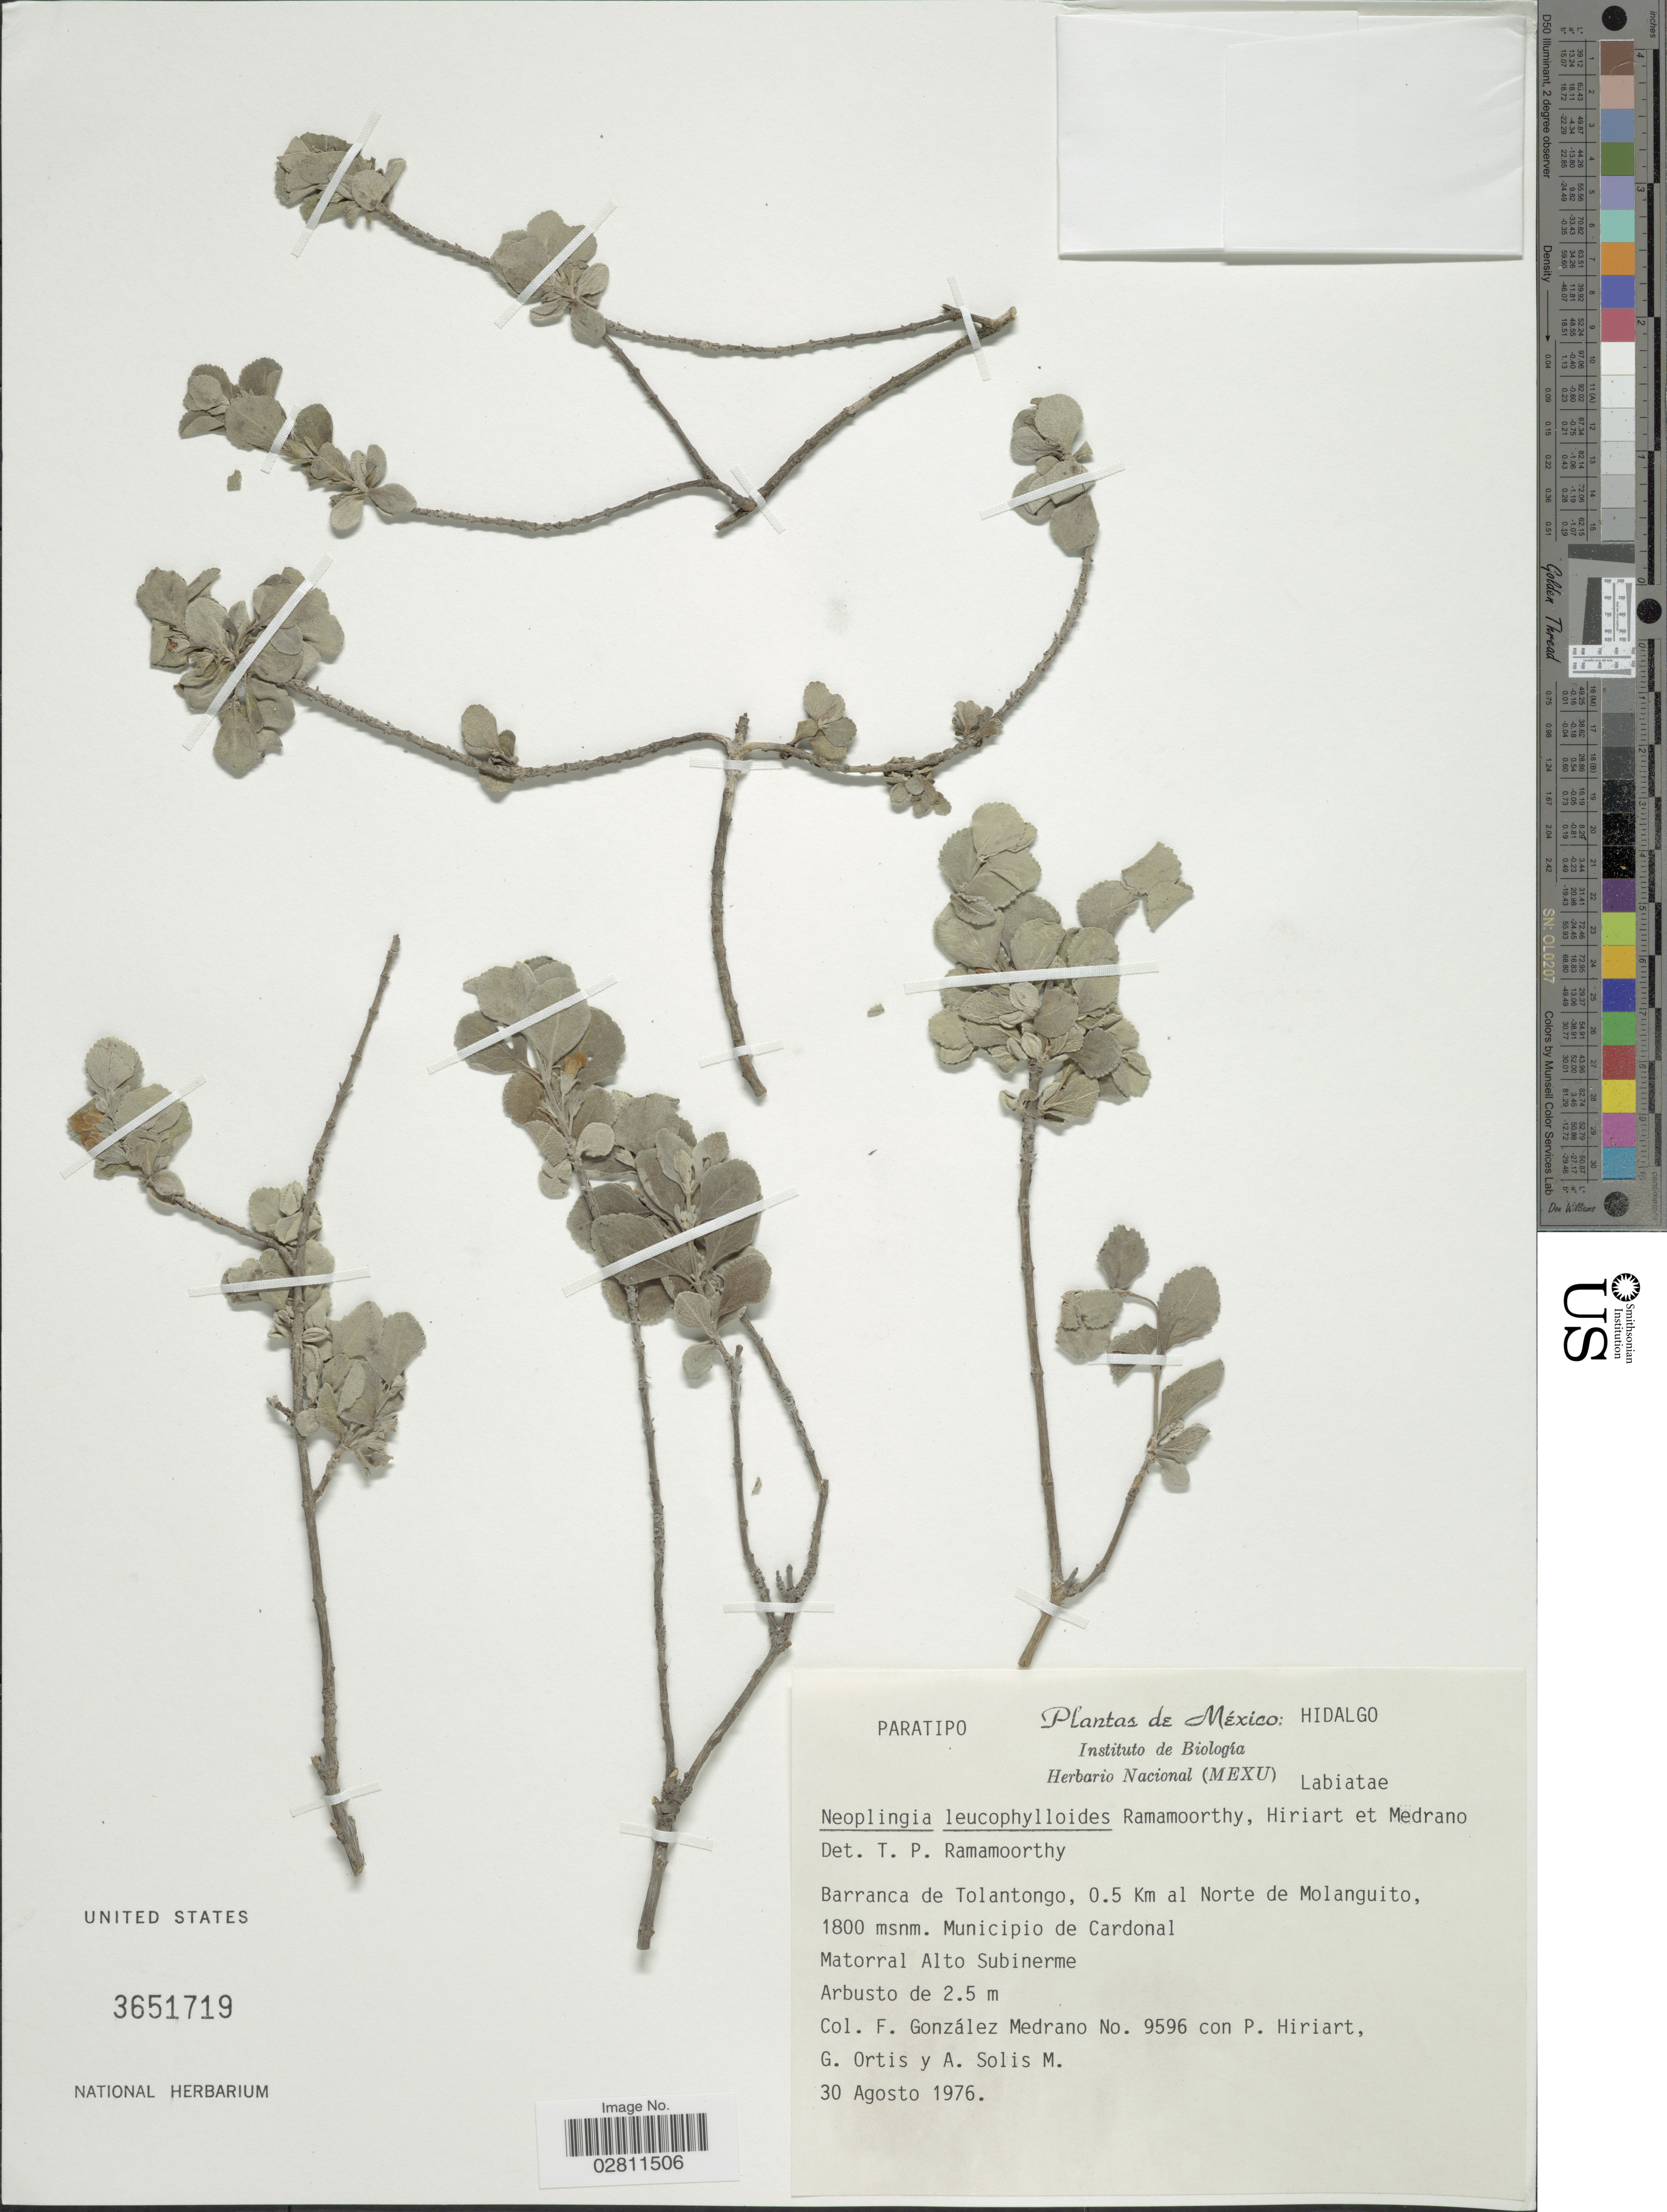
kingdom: Plantae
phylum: Tracheophyta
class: Magnoliopsida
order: Lamiales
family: Lamiaceae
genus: Neoeplingia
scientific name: Neoeplingia leucophylloides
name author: Ramamoorthy et al.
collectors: F. Medrano, P. Hiriart, G. Ortis & Solis M., A.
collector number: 9596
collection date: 1976-08-30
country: Mexico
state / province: Hidalgo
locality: Barranca de Tolantongo, 0.5 Km al Norte de Molanguito. Municipio de Cardonal. Matorral Alto Subinerme.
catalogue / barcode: US 3651719